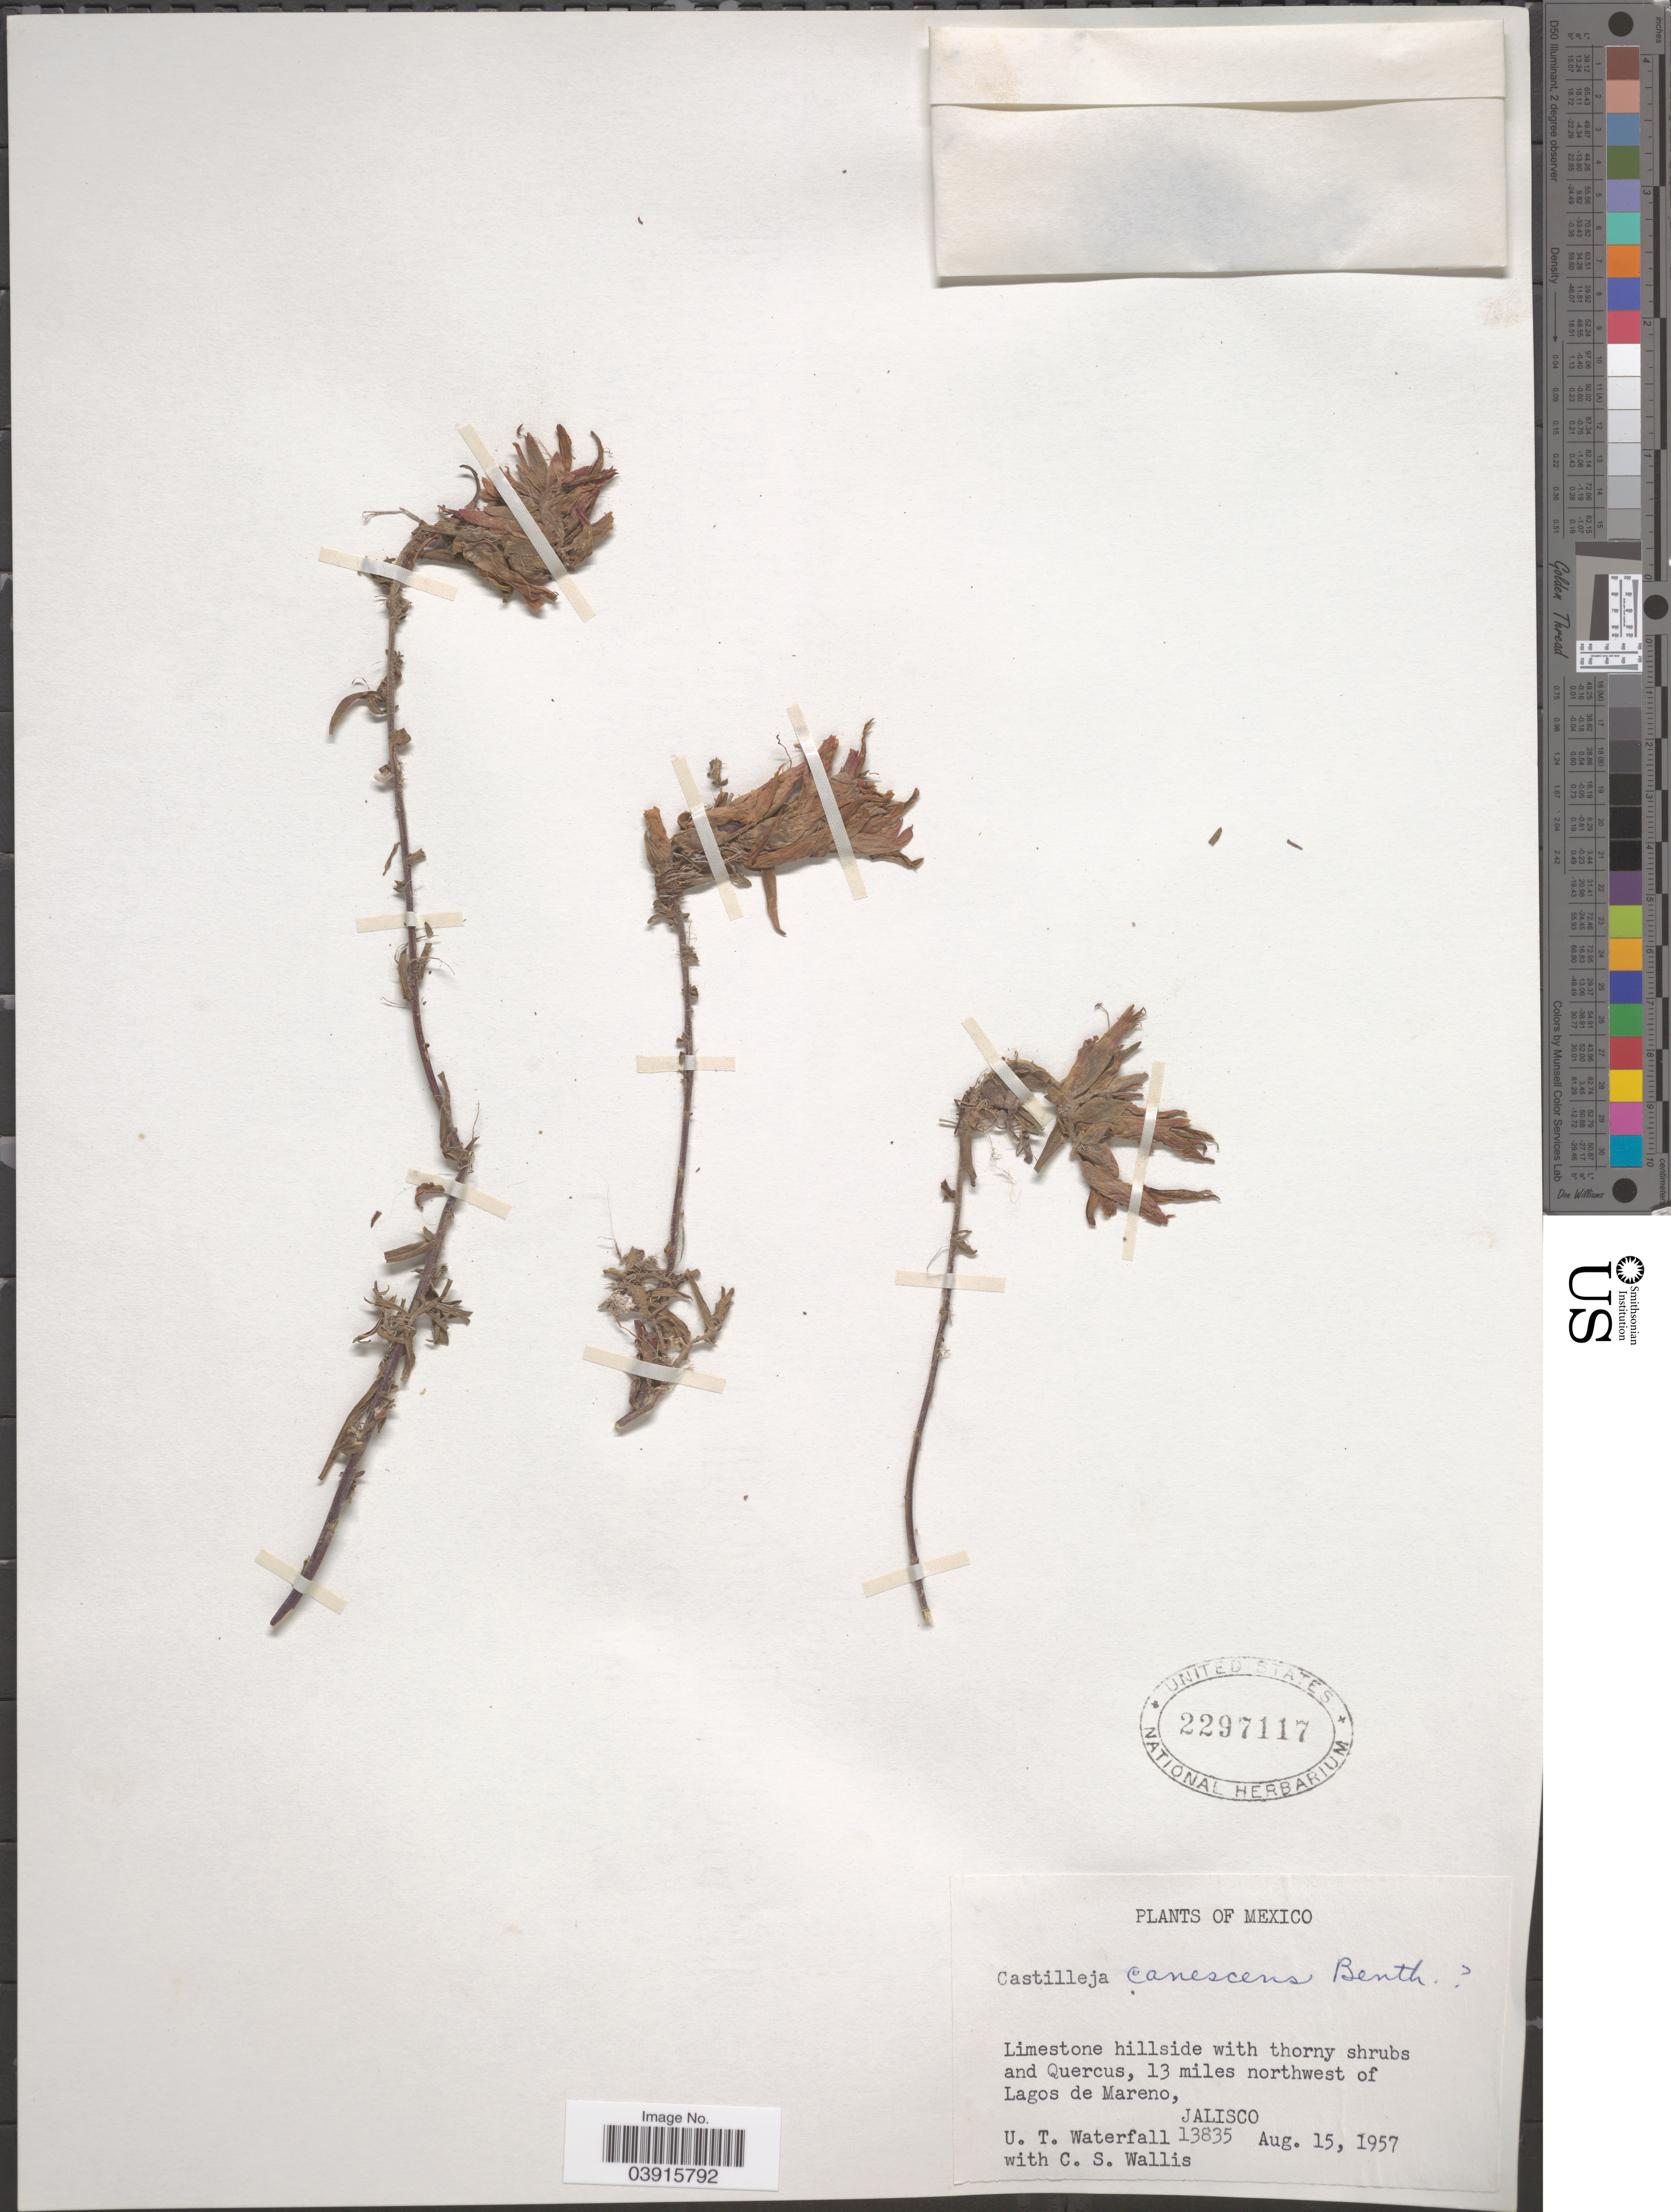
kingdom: Plantae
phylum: Tracheophyta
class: Magnoliopsida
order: Lamiales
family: Orobanchaceae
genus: Castilleja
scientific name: Castilleja tenuiflora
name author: Benth.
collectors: U. T. Waterfall & C. S. Wallis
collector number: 13835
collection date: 1957-08-15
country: Mexico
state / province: Jalisco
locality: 13 miles northwest of Lagos de Mareno.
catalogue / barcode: US 2297117